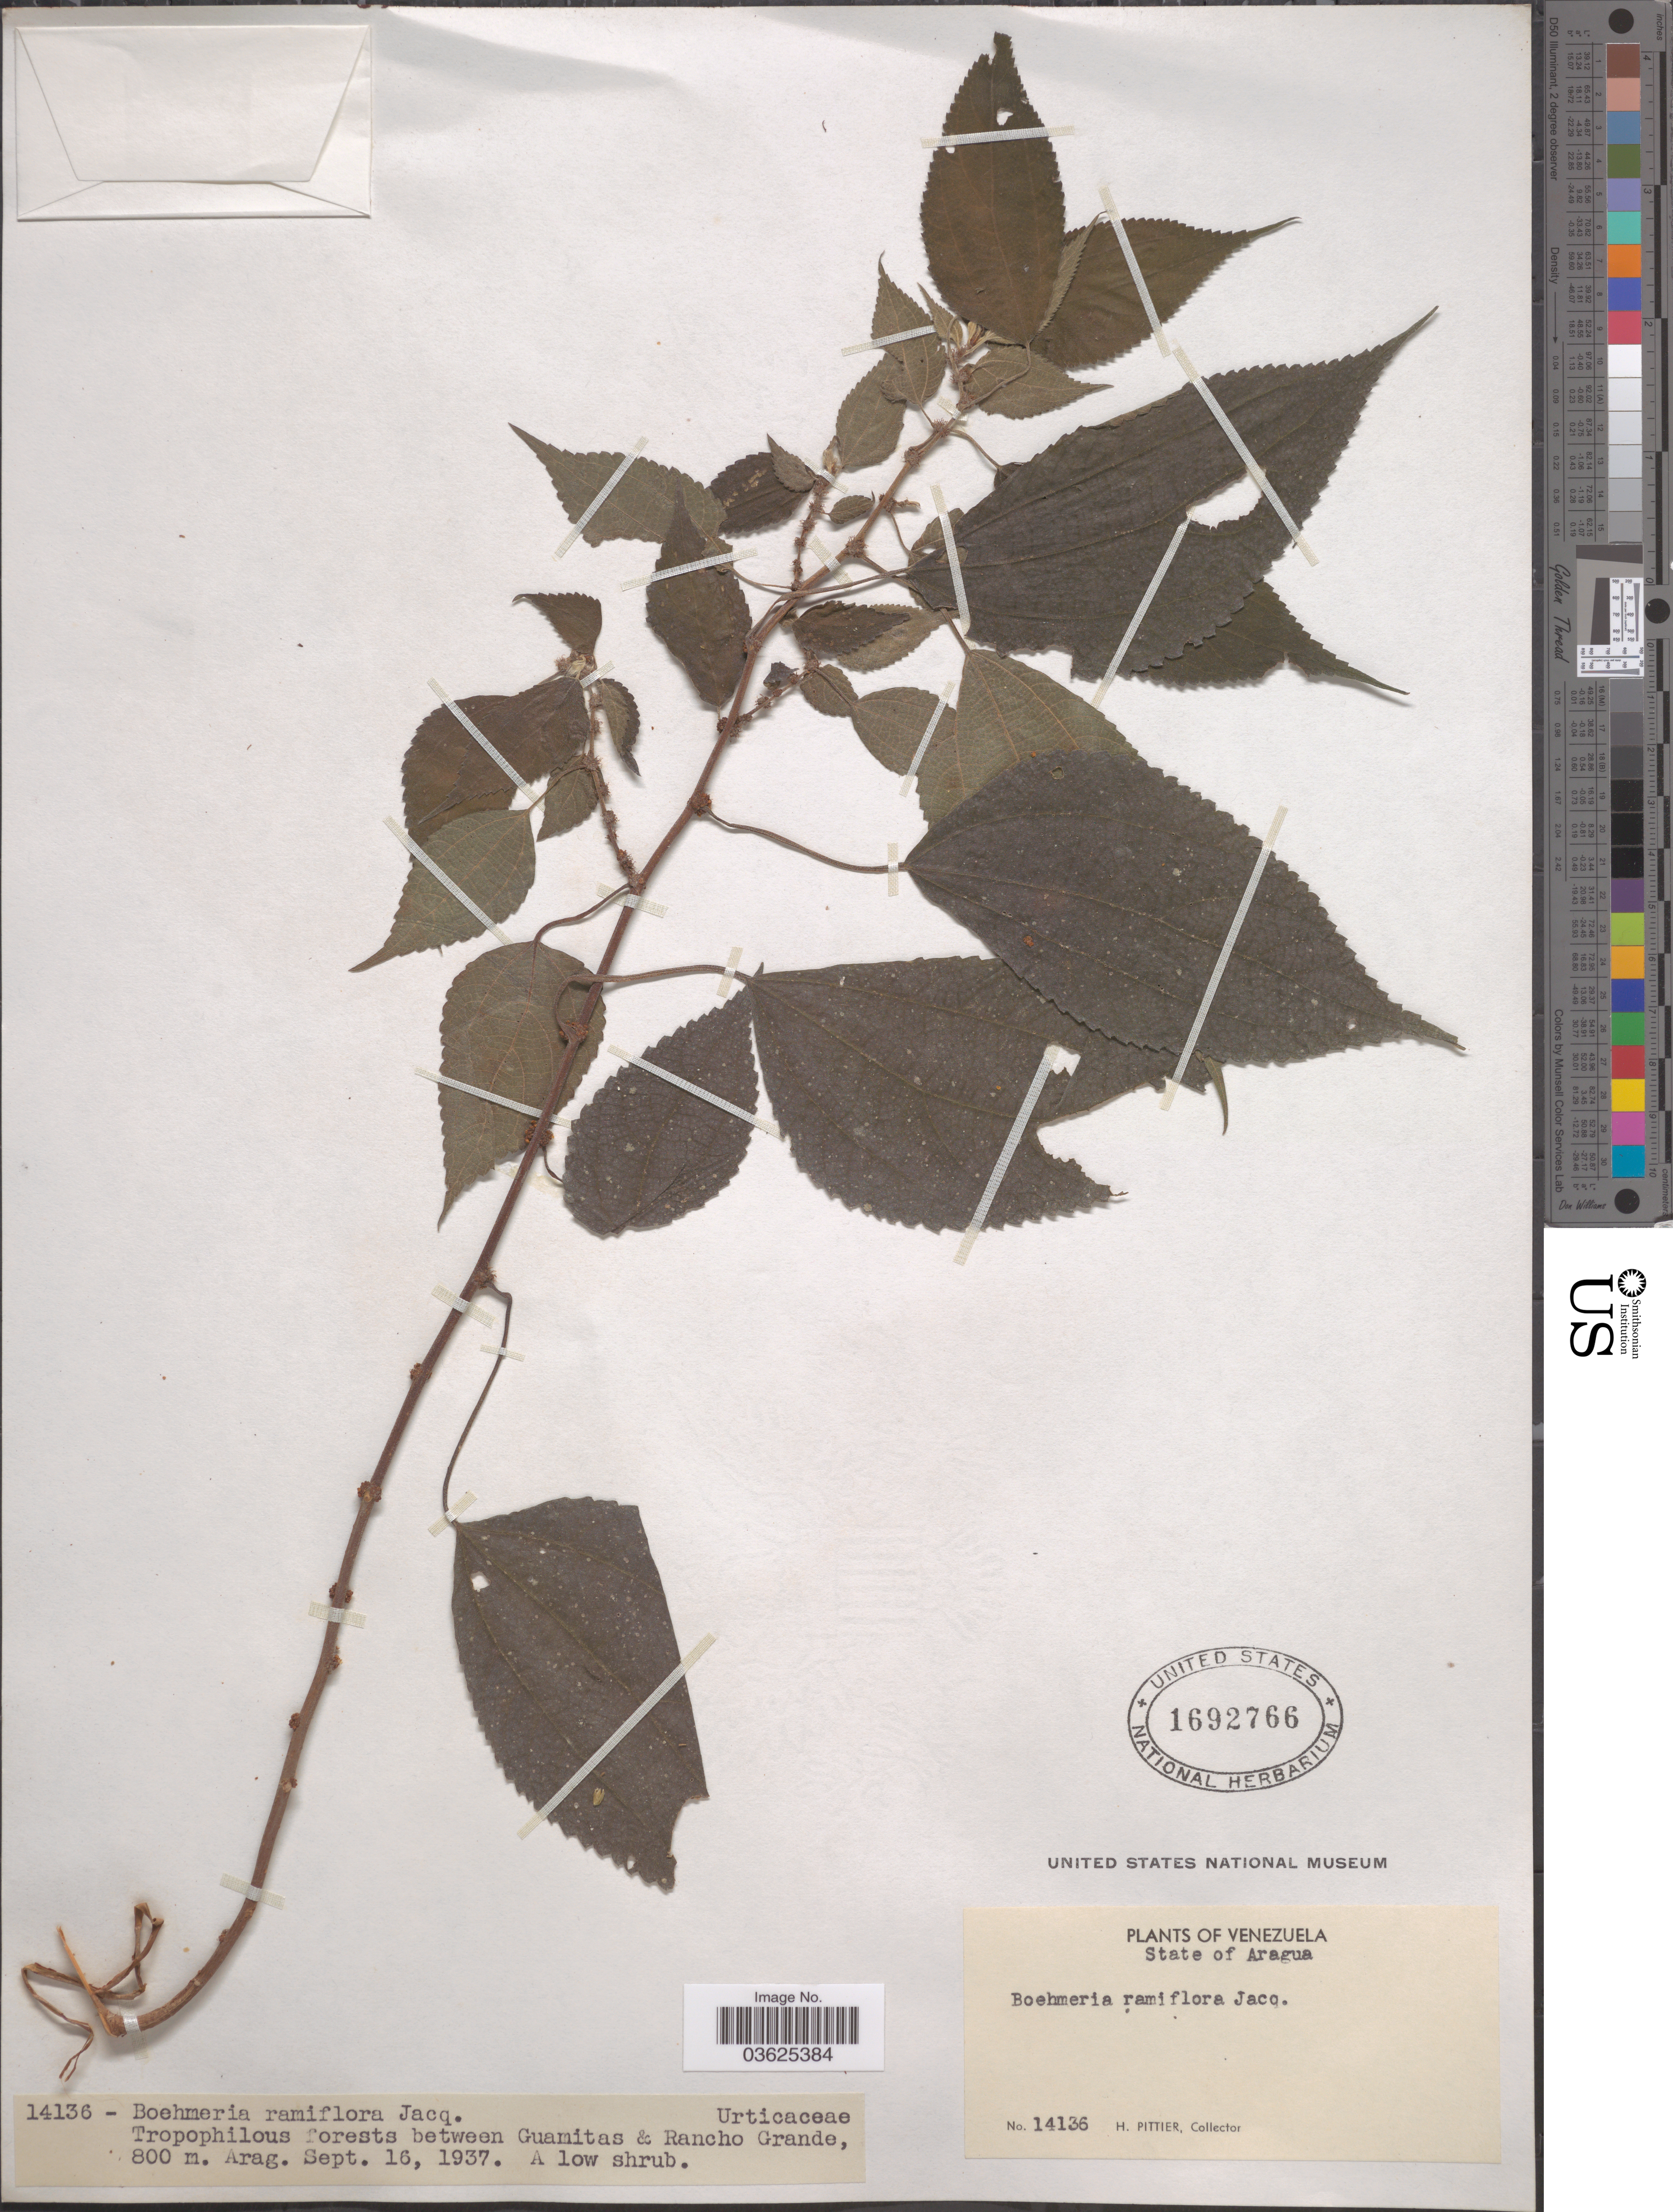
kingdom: Plantae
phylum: Tracheophyta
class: Magnoliopsida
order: Rosales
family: Urticaceae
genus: Boehmeria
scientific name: Boehmeria ramiflora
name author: Jacq.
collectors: H. F. Pittier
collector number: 14136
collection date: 1937-09-16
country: Venezuela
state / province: Aragua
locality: Between Guamitas & Rancho Grande.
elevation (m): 800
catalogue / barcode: US 1692766